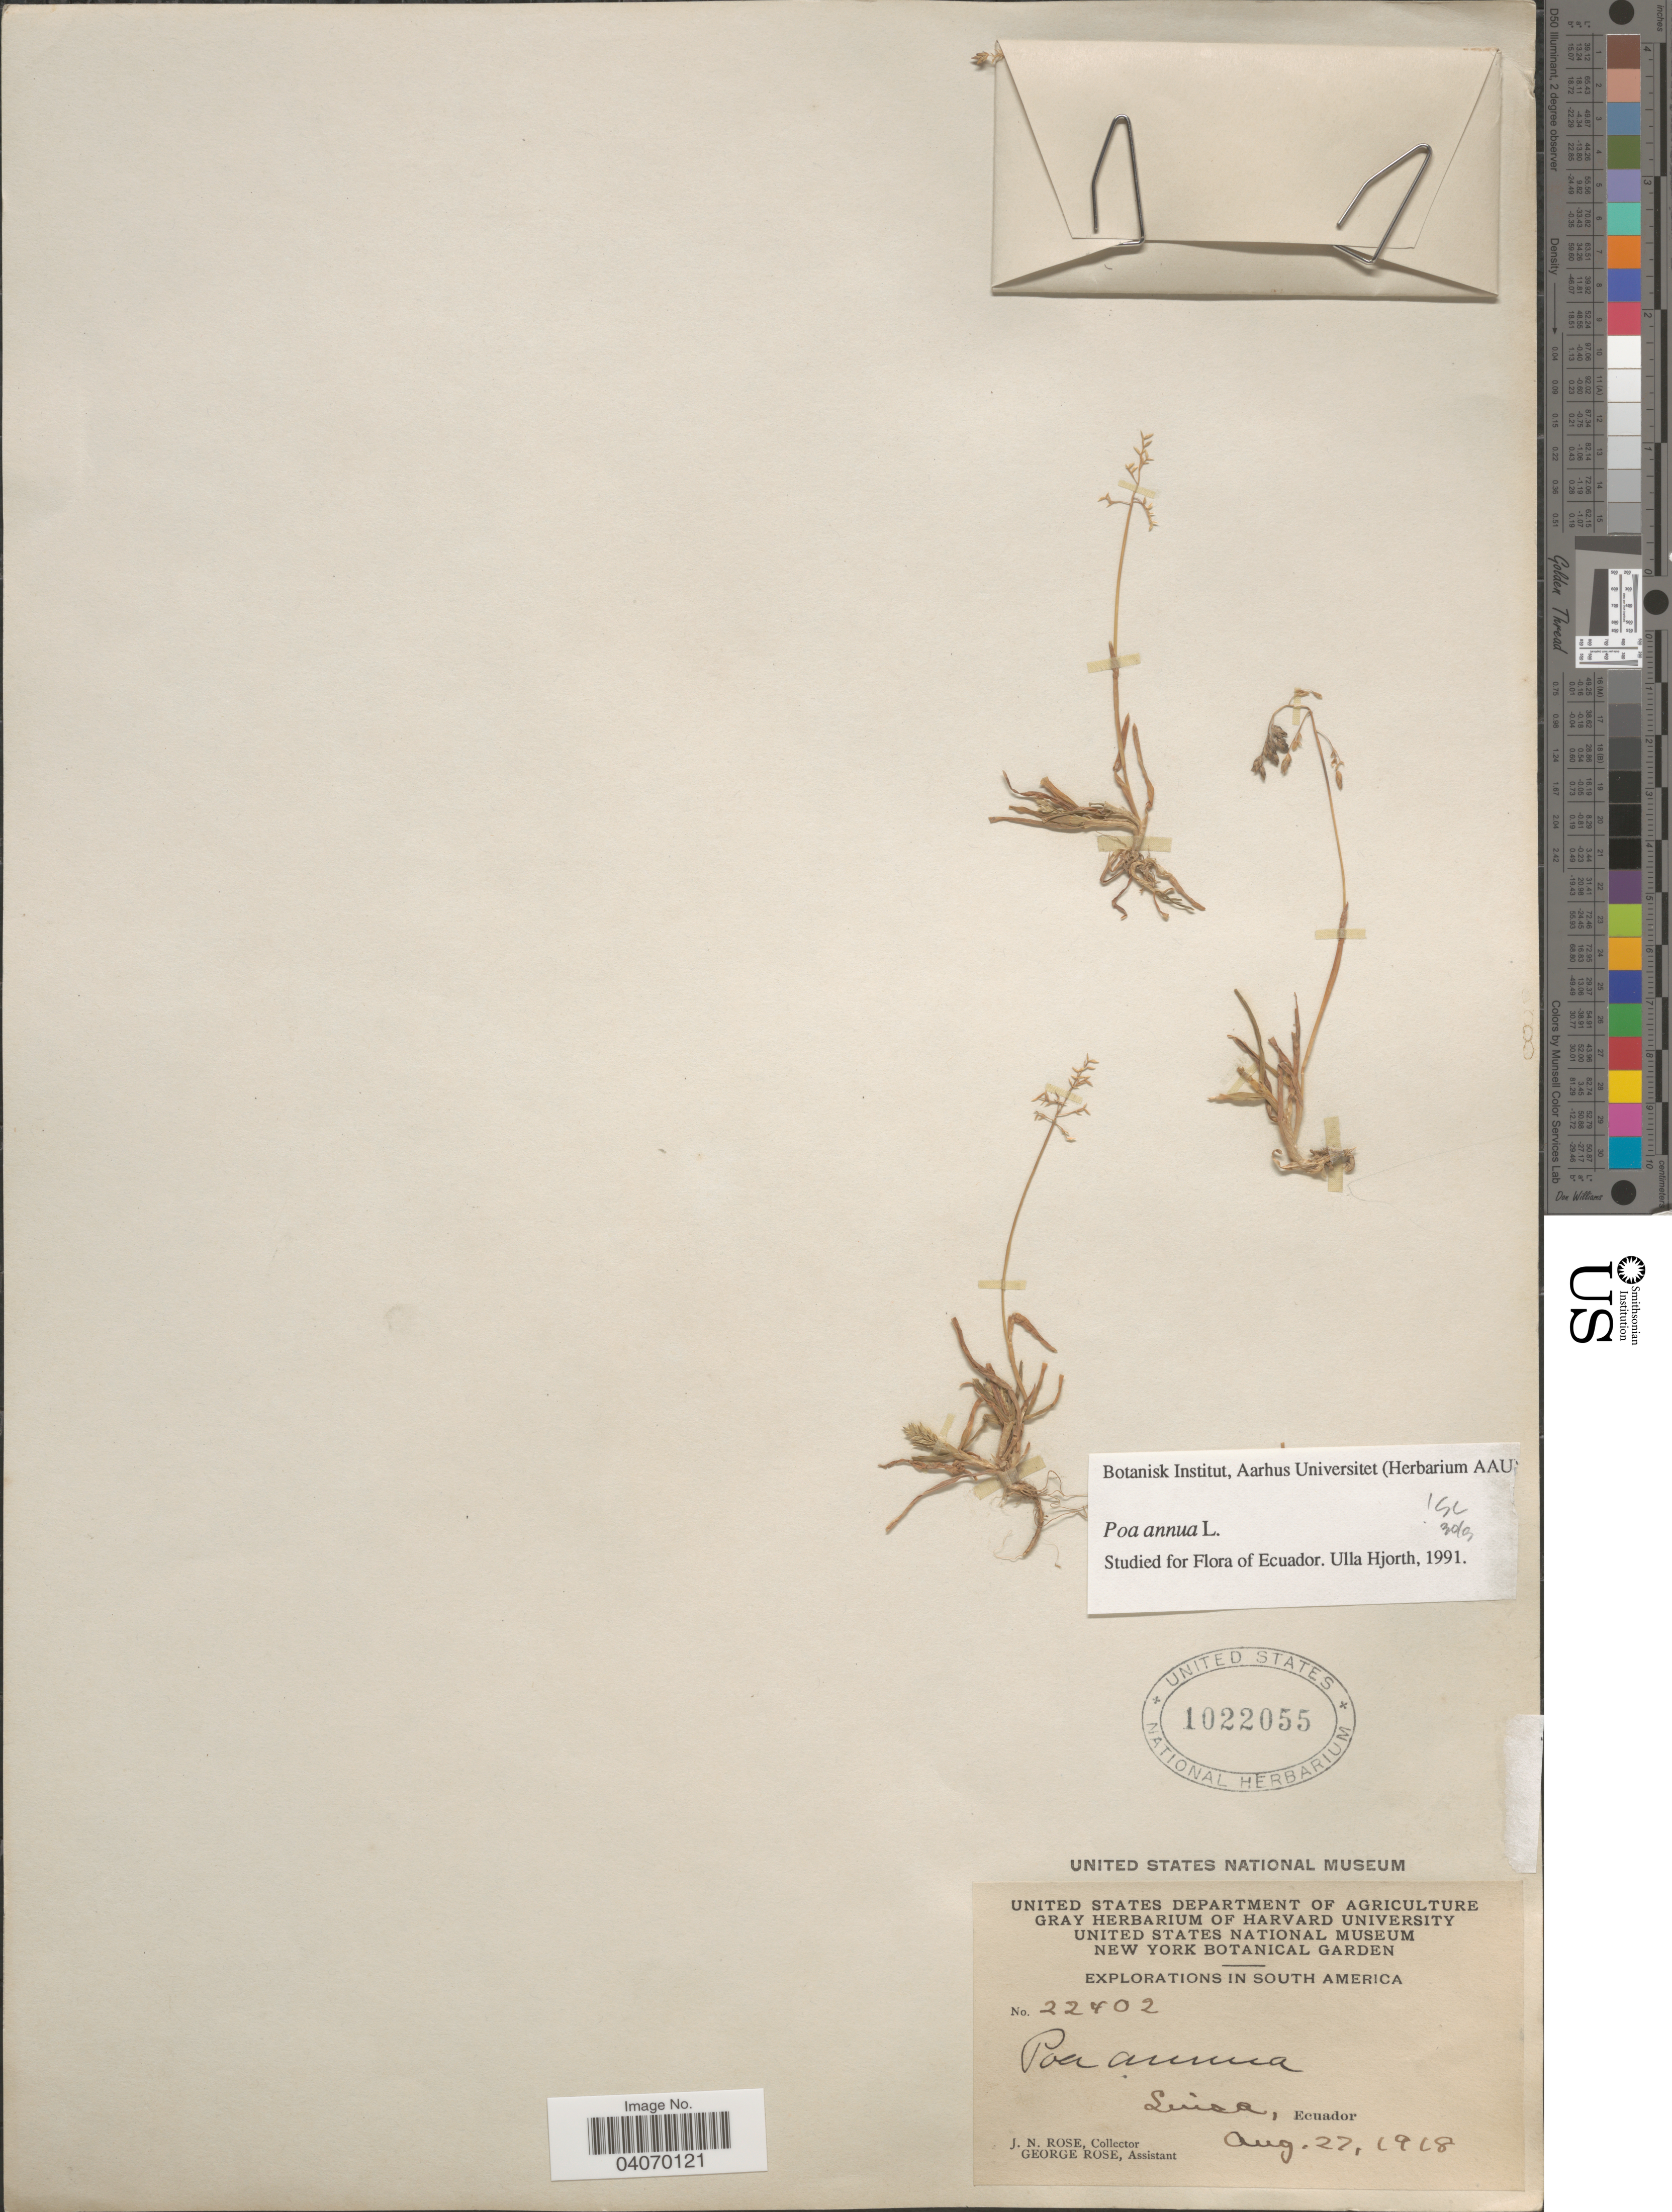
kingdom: Plantae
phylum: Tracheophyta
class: Liliopsida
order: Poales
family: Poaceae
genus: Poa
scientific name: Poa annua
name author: L.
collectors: J. N. Rose & G. Rose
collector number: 22402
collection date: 1918-08-27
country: Ecuador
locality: Explorations in South America. Luisa.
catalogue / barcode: US 1022055